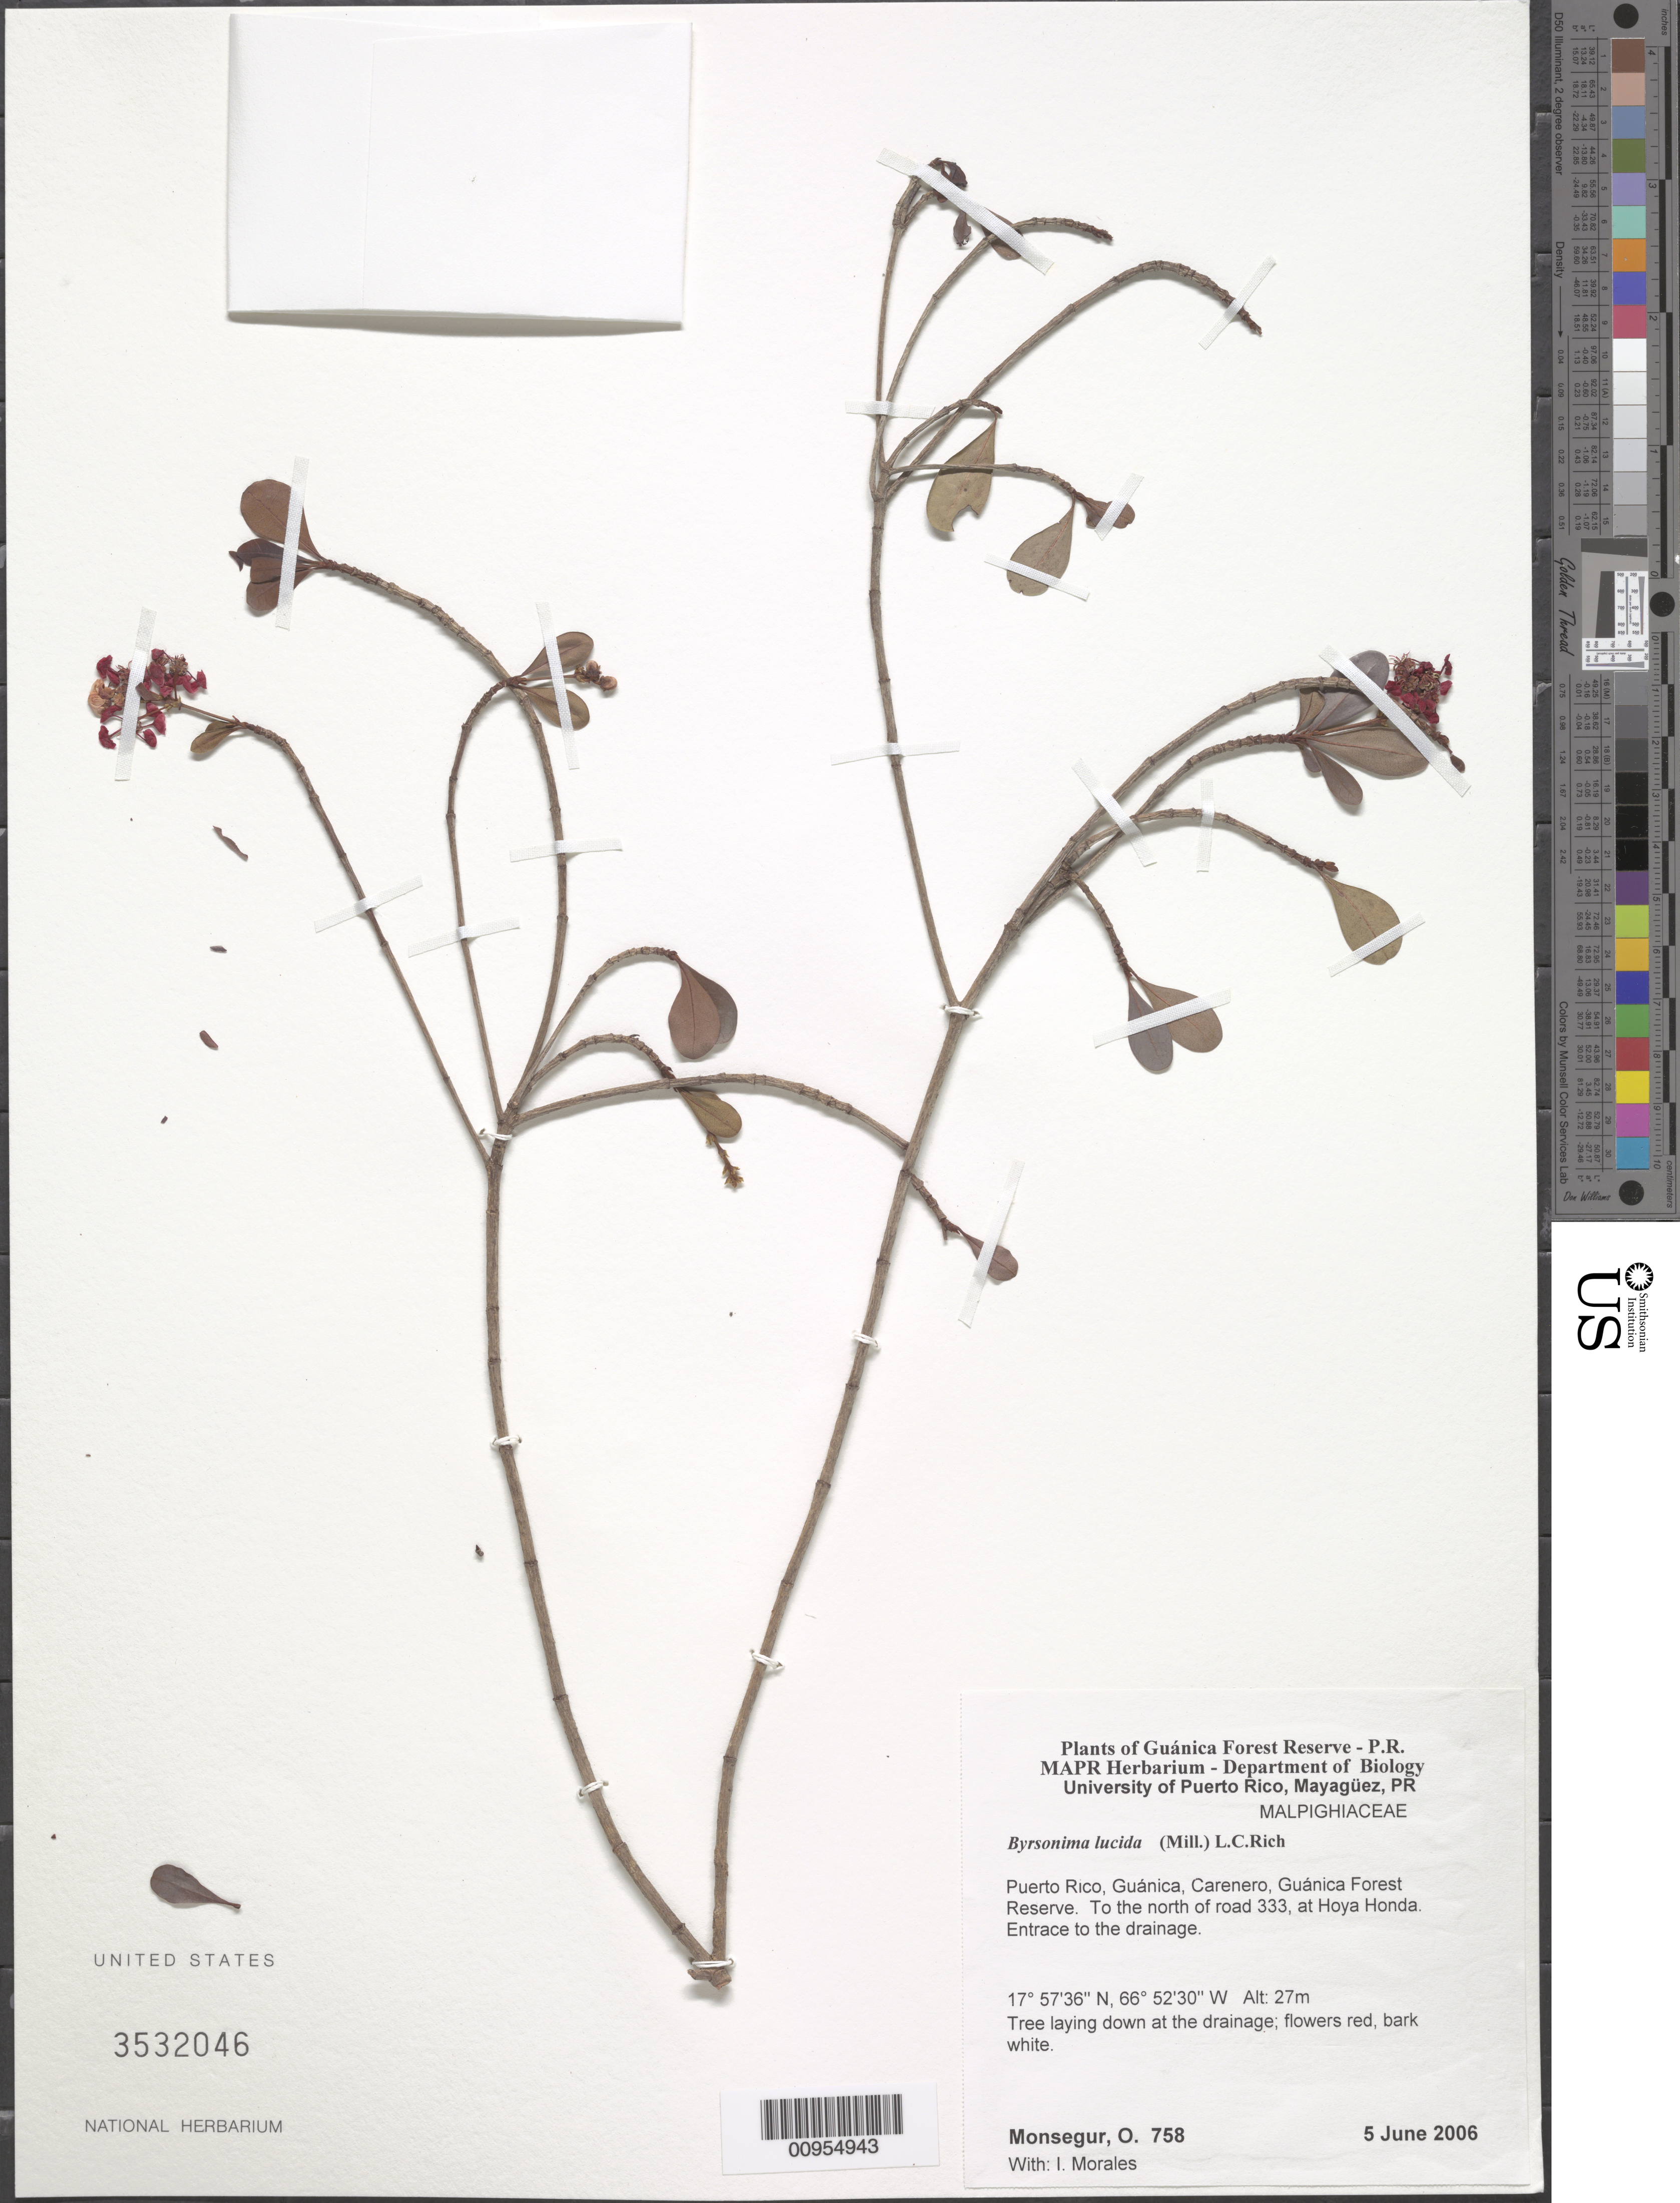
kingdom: Plantae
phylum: Tracheophyta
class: Magnoliopsida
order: Malpighiales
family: Malpighiaceae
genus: Byrsonima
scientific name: Byrsonima lucida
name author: (Mill.) DC.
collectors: O. Monsegur & I. Morales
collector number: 758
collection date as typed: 05 Jun 2006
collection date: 2006-06-05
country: Puerto Rico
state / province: Guánica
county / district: Carenero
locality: Guánica Forest Reserve. To the north of road 333, at Hoya Honda. Entrace to the drainage.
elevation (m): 27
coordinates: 17.57357, 66.52298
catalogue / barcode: US 3532046